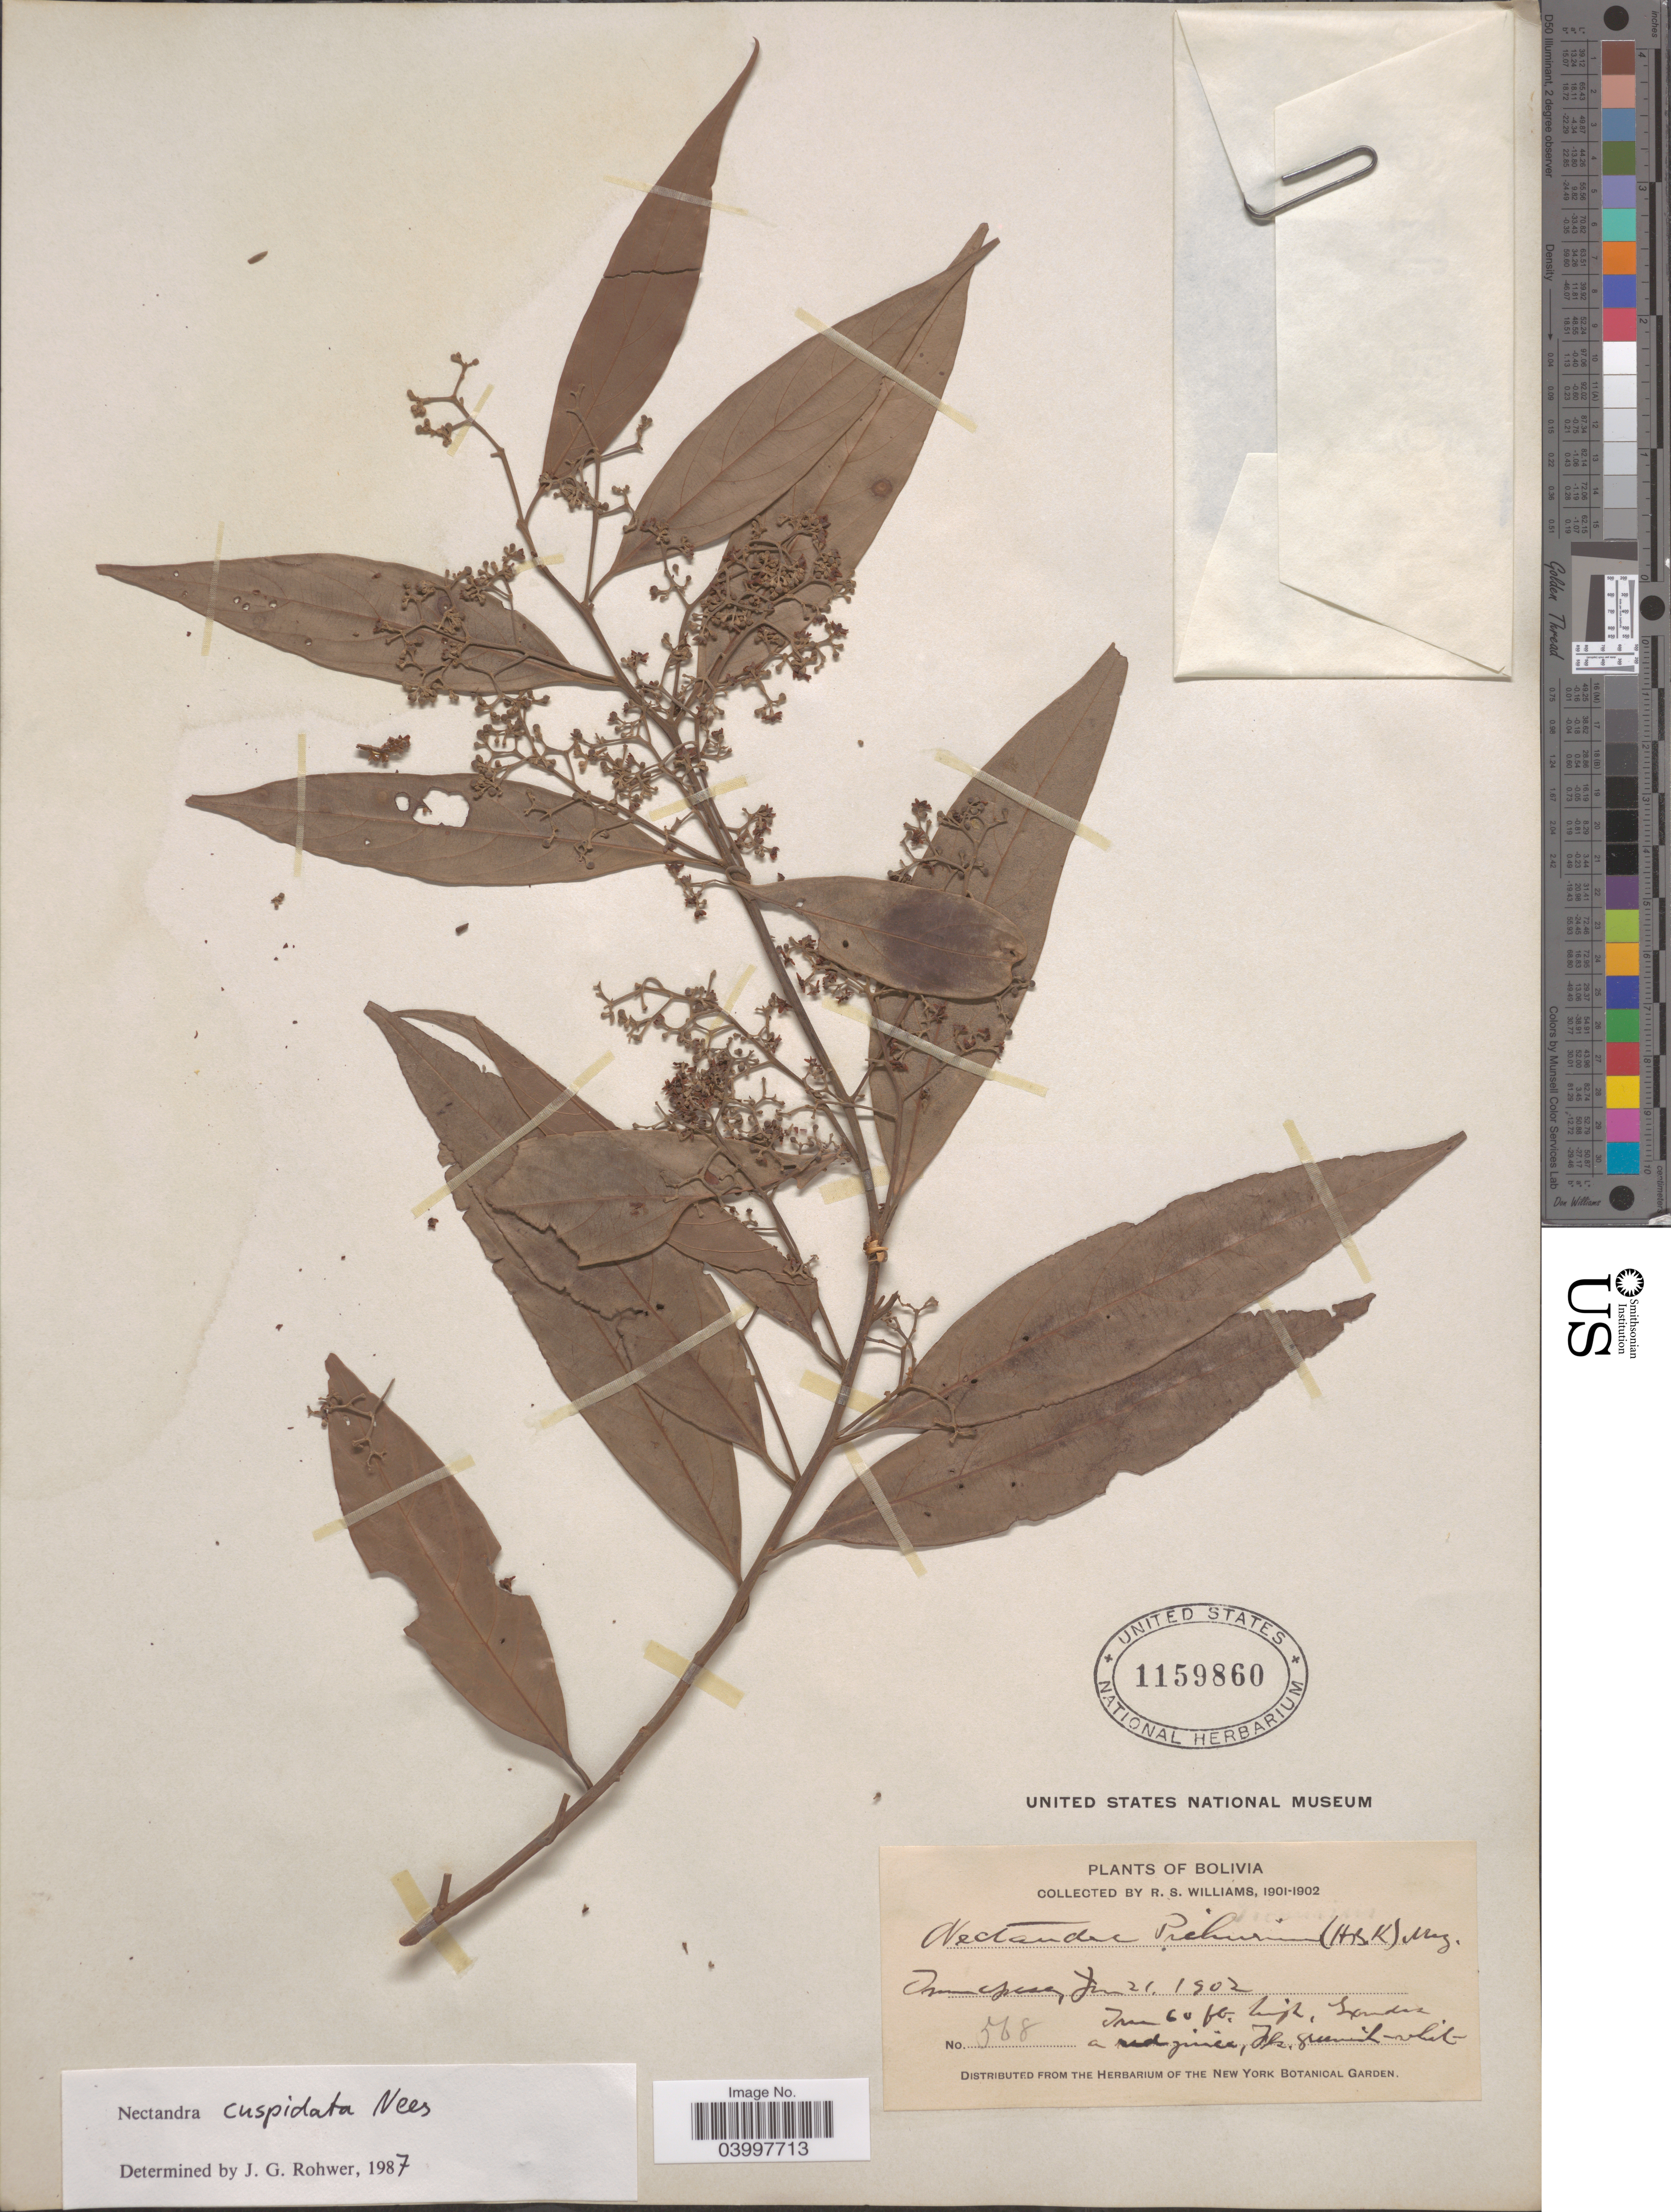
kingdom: Plantae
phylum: Tracheophyta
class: Magnoliopsida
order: Laurales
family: Lauraceae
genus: Nectandra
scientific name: Nectandra cuspidata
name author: Nees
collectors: R. S. Williams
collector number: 568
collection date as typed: Jan. 21, 1902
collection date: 1902-01-21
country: Bolivia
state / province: La Paz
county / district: Iturralde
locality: Tumupasa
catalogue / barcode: US 1159860